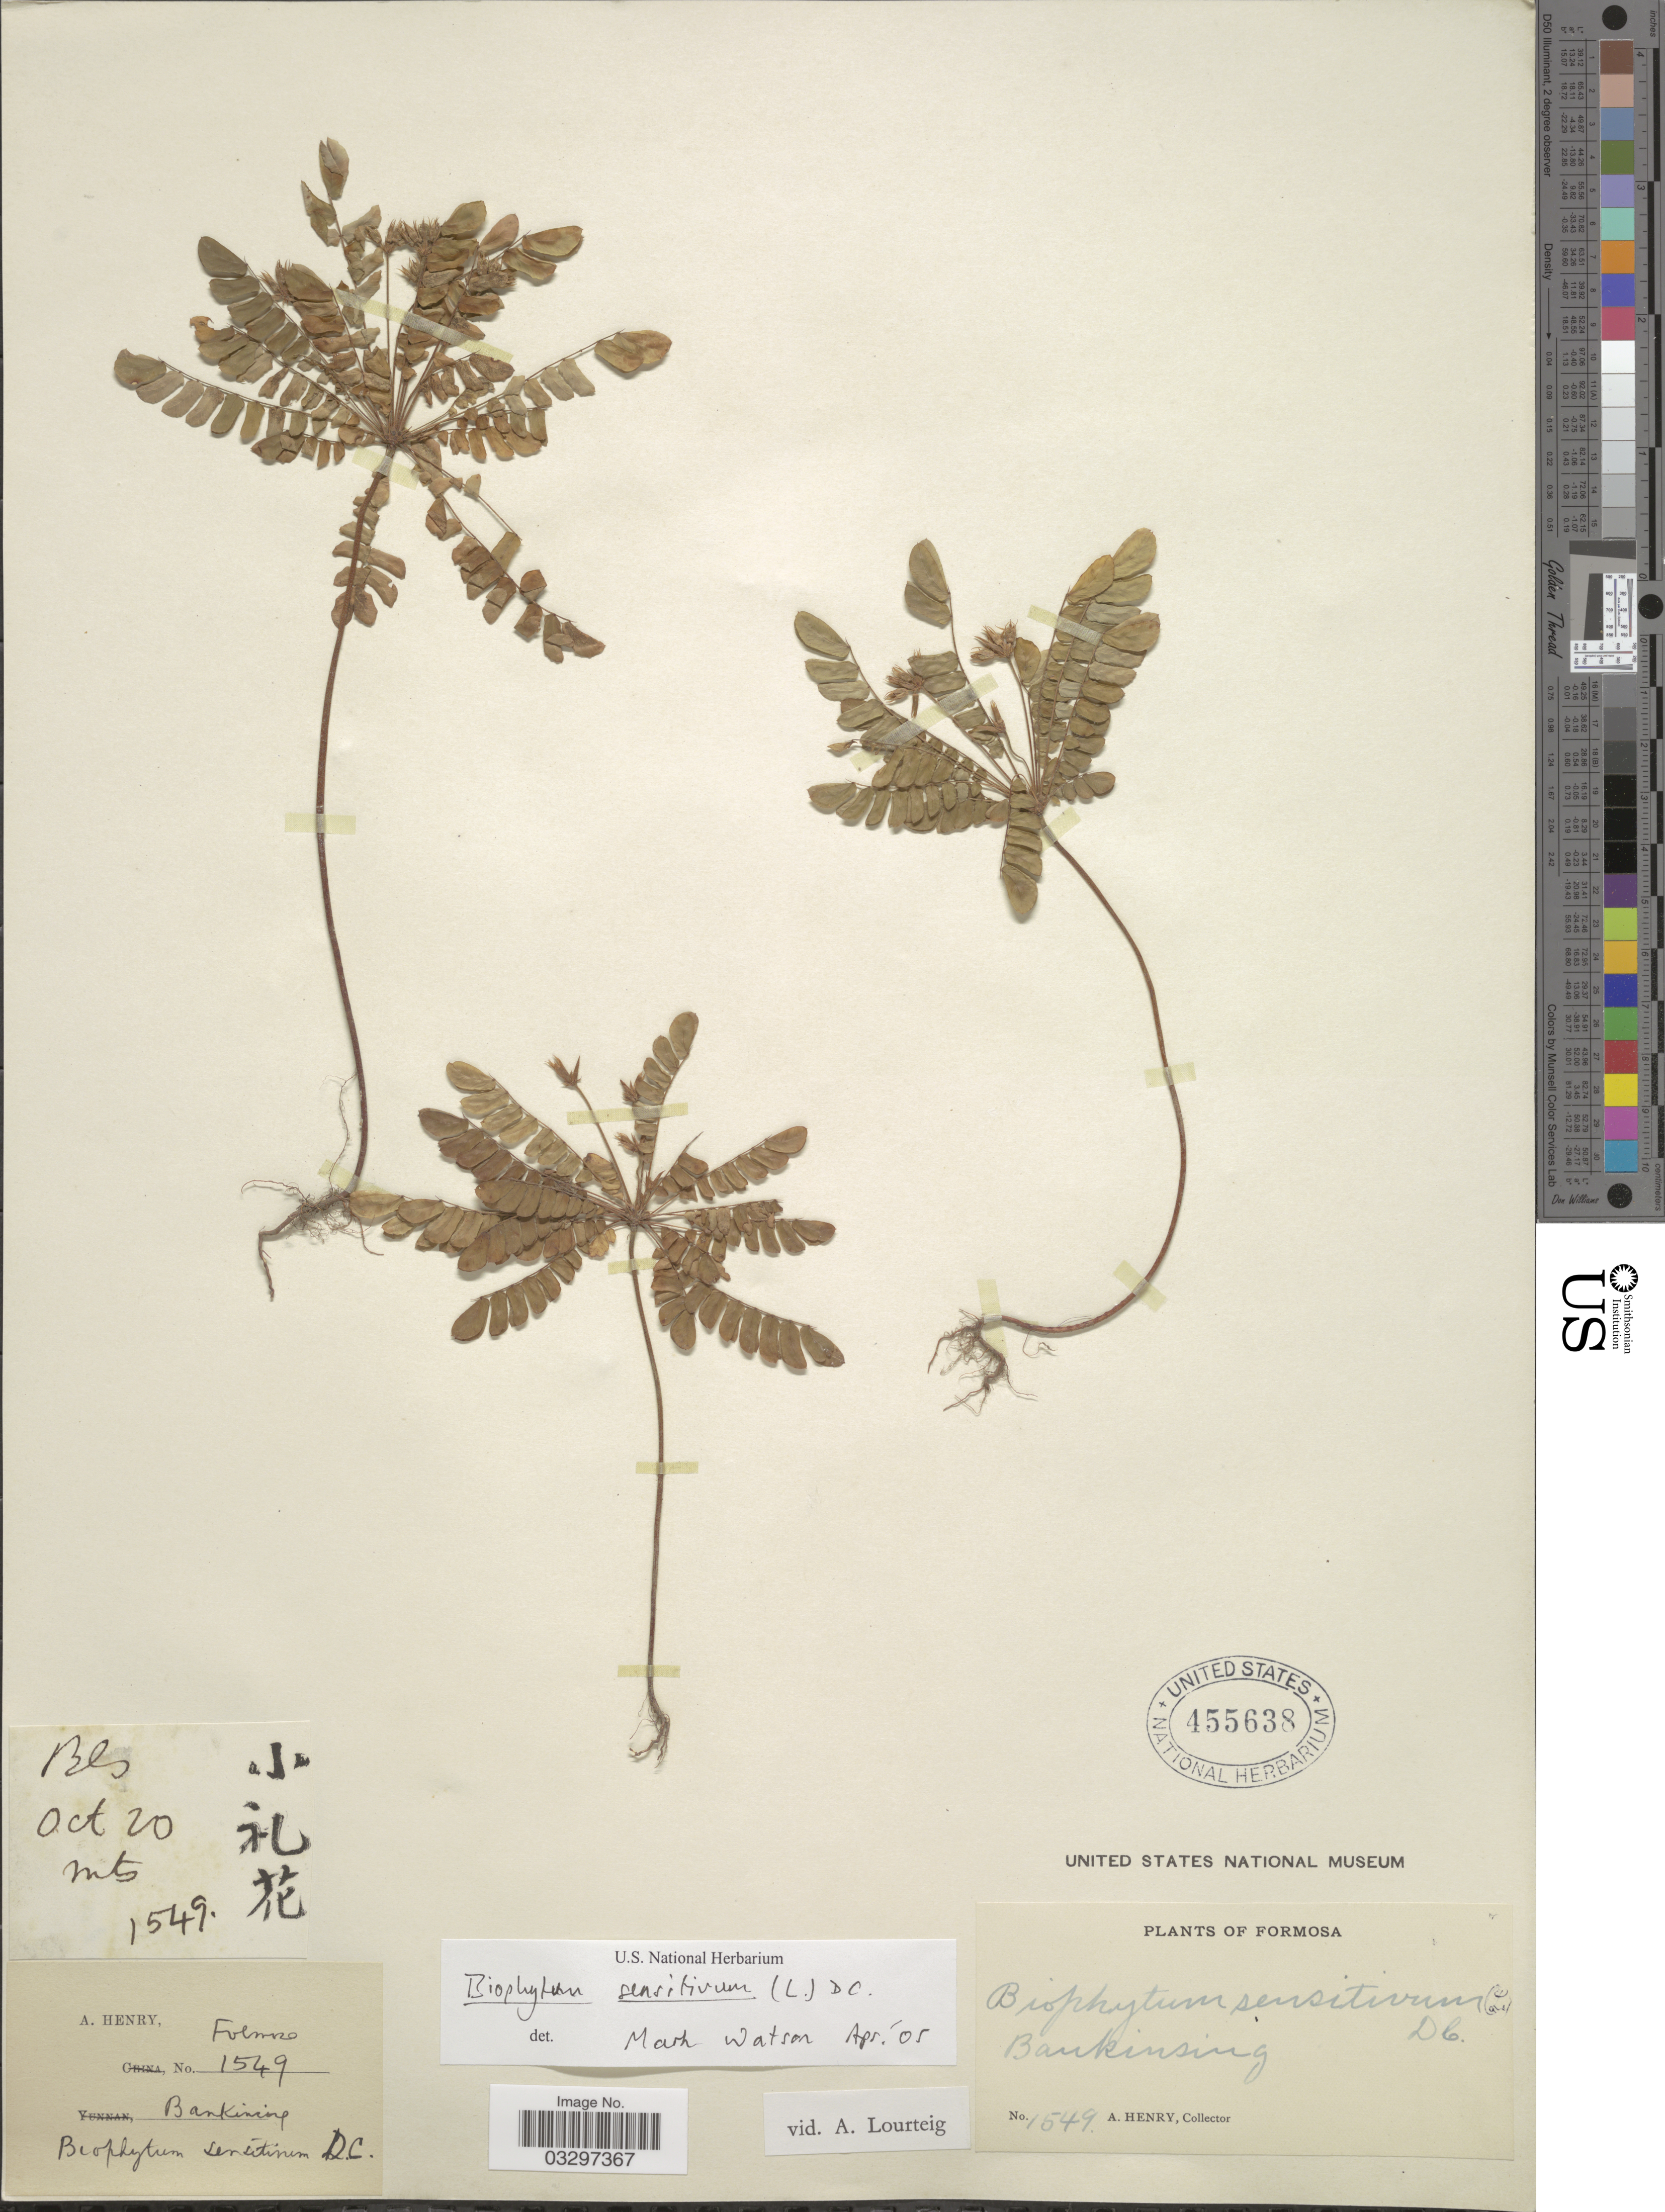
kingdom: Plantae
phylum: Tracheophyta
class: Magnoliopsida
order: Oxalidales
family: Oxalidaceae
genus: Biophytum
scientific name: Biophytum sensitivum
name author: (L.) DC.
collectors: A. Henry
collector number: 1549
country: Taiwan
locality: Bankinsing.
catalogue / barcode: US 455638